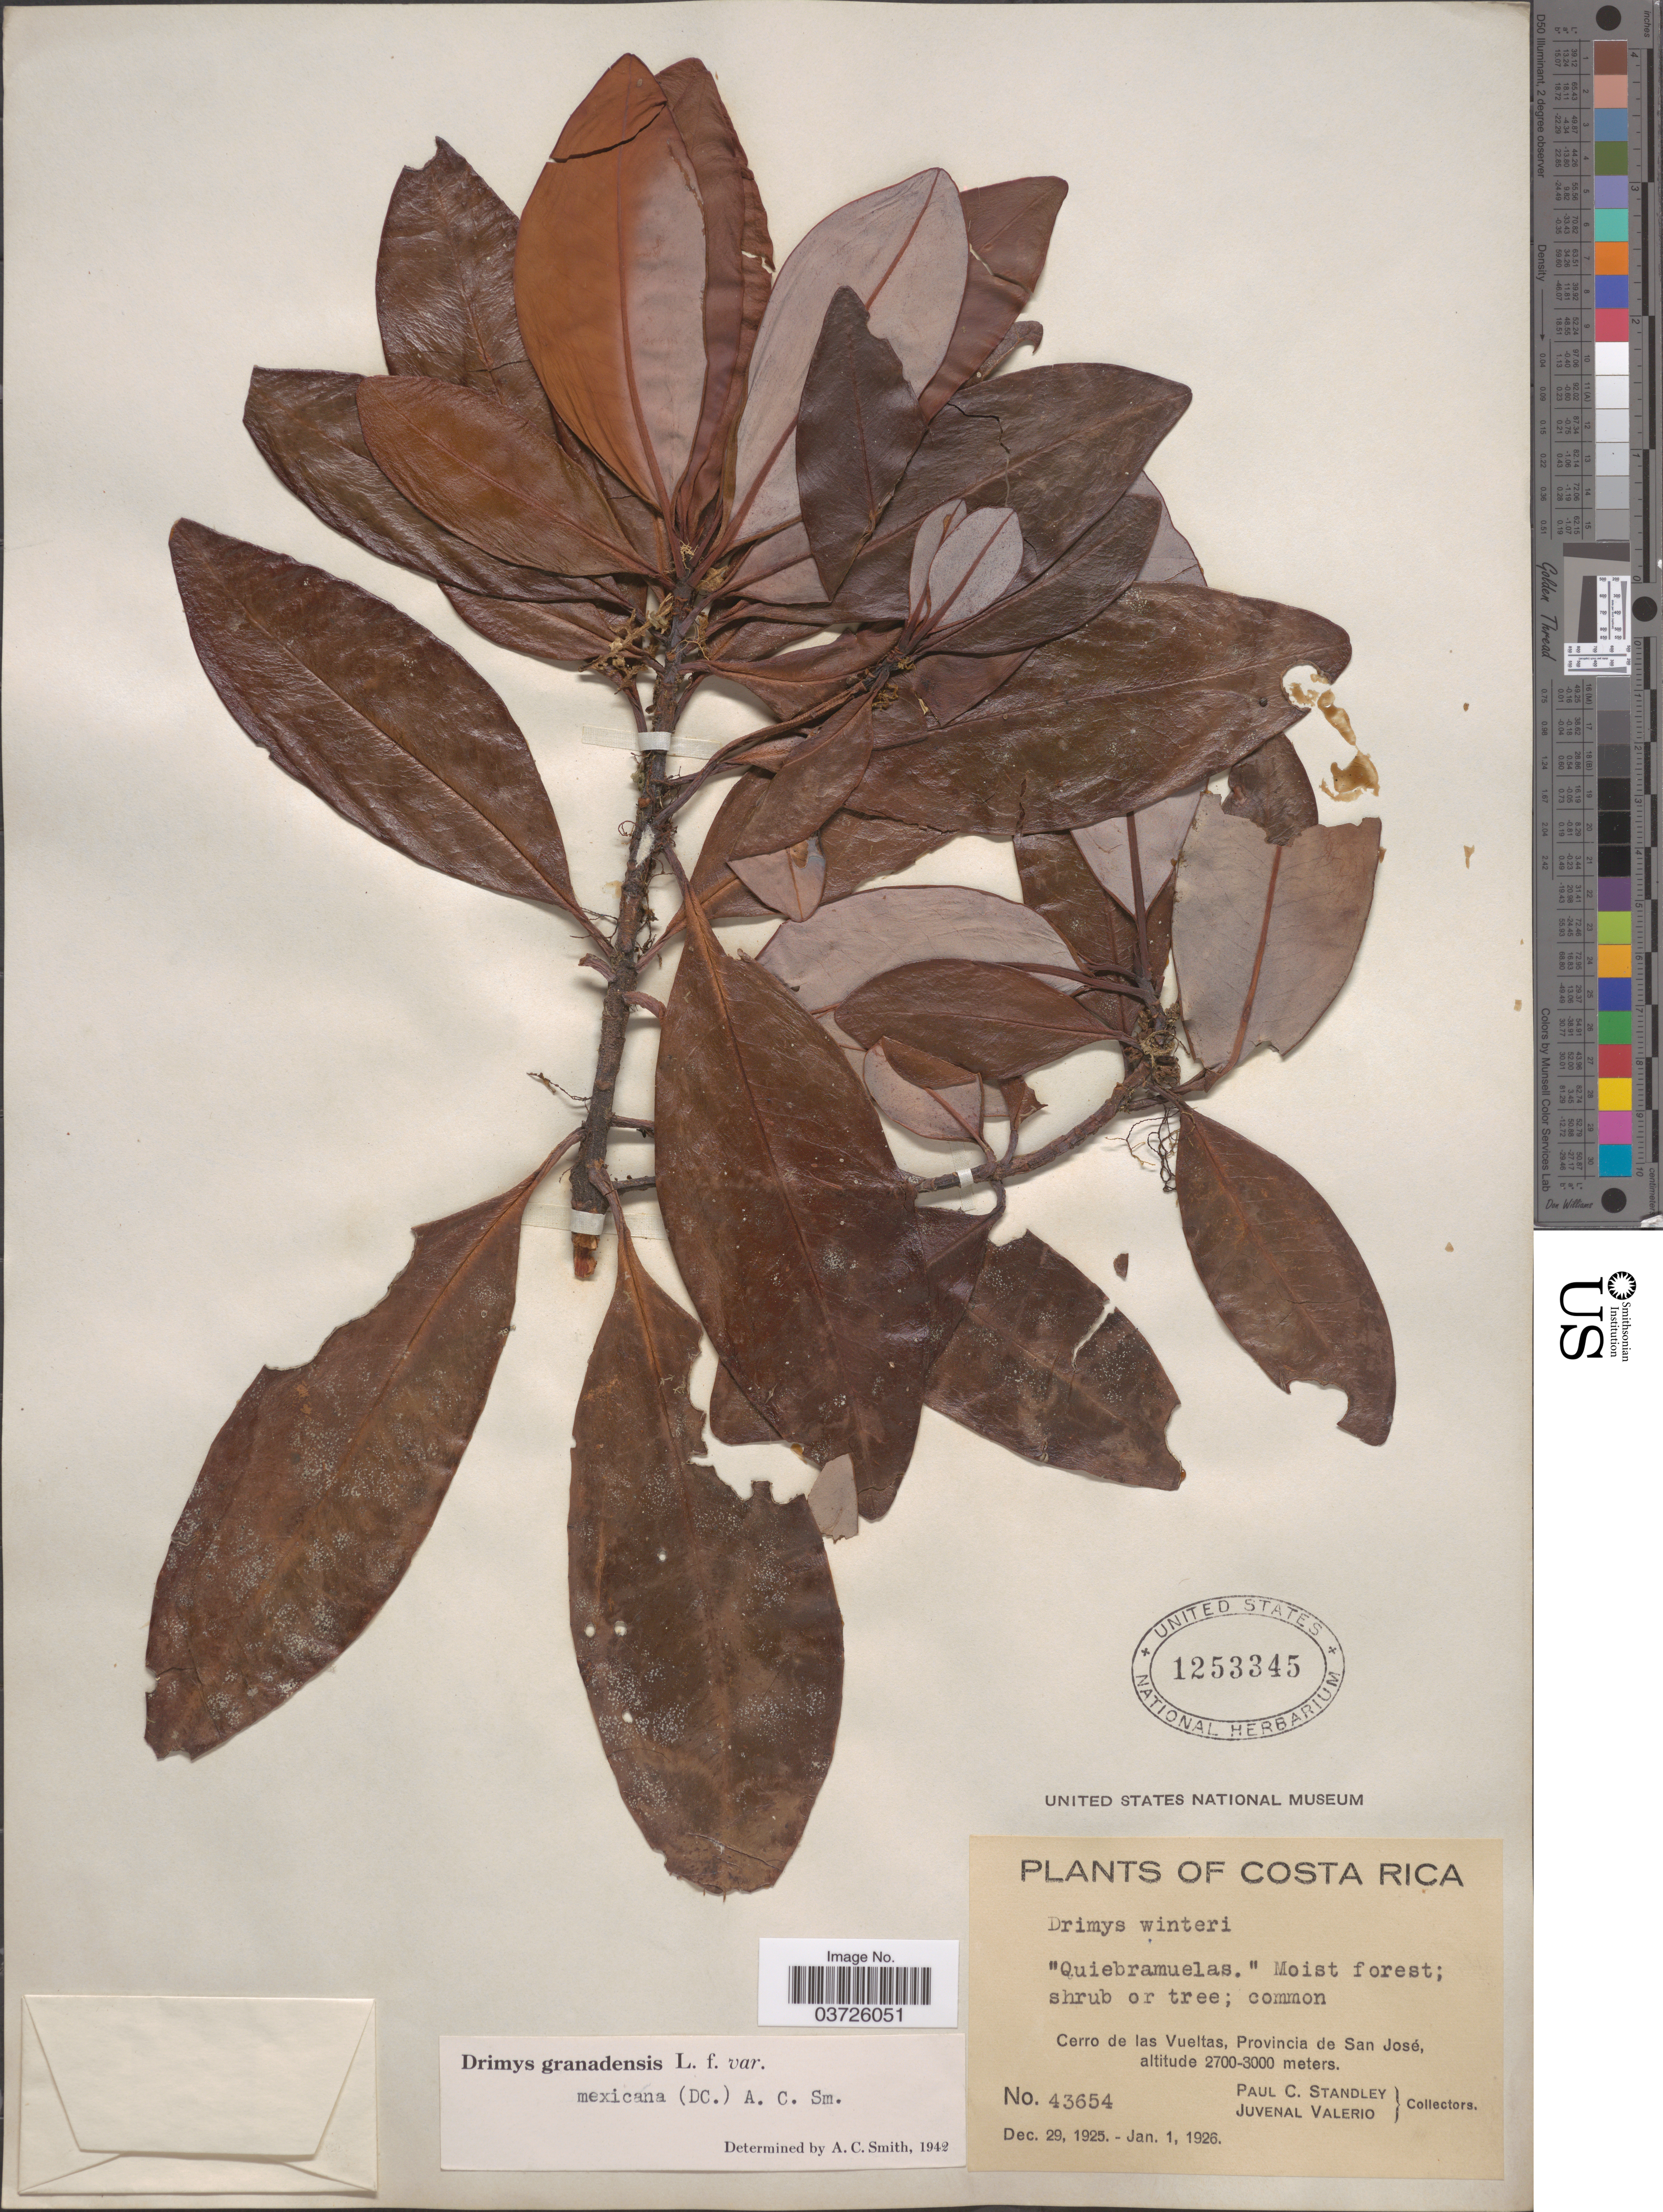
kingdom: Plantae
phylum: Tracheophyta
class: Magnoliopsida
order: Canellales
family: Winteraceae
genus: Drimys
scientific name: Drimys granadensis var. mexicana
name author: L. f.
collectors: P. C. Standley & J. Valerio R.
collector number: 43654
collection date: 1925-12-29/1926-01-01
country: Costa Rica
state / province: San José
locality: Cerro de las Vueltas.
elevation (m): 2700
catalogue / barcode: US 1253345